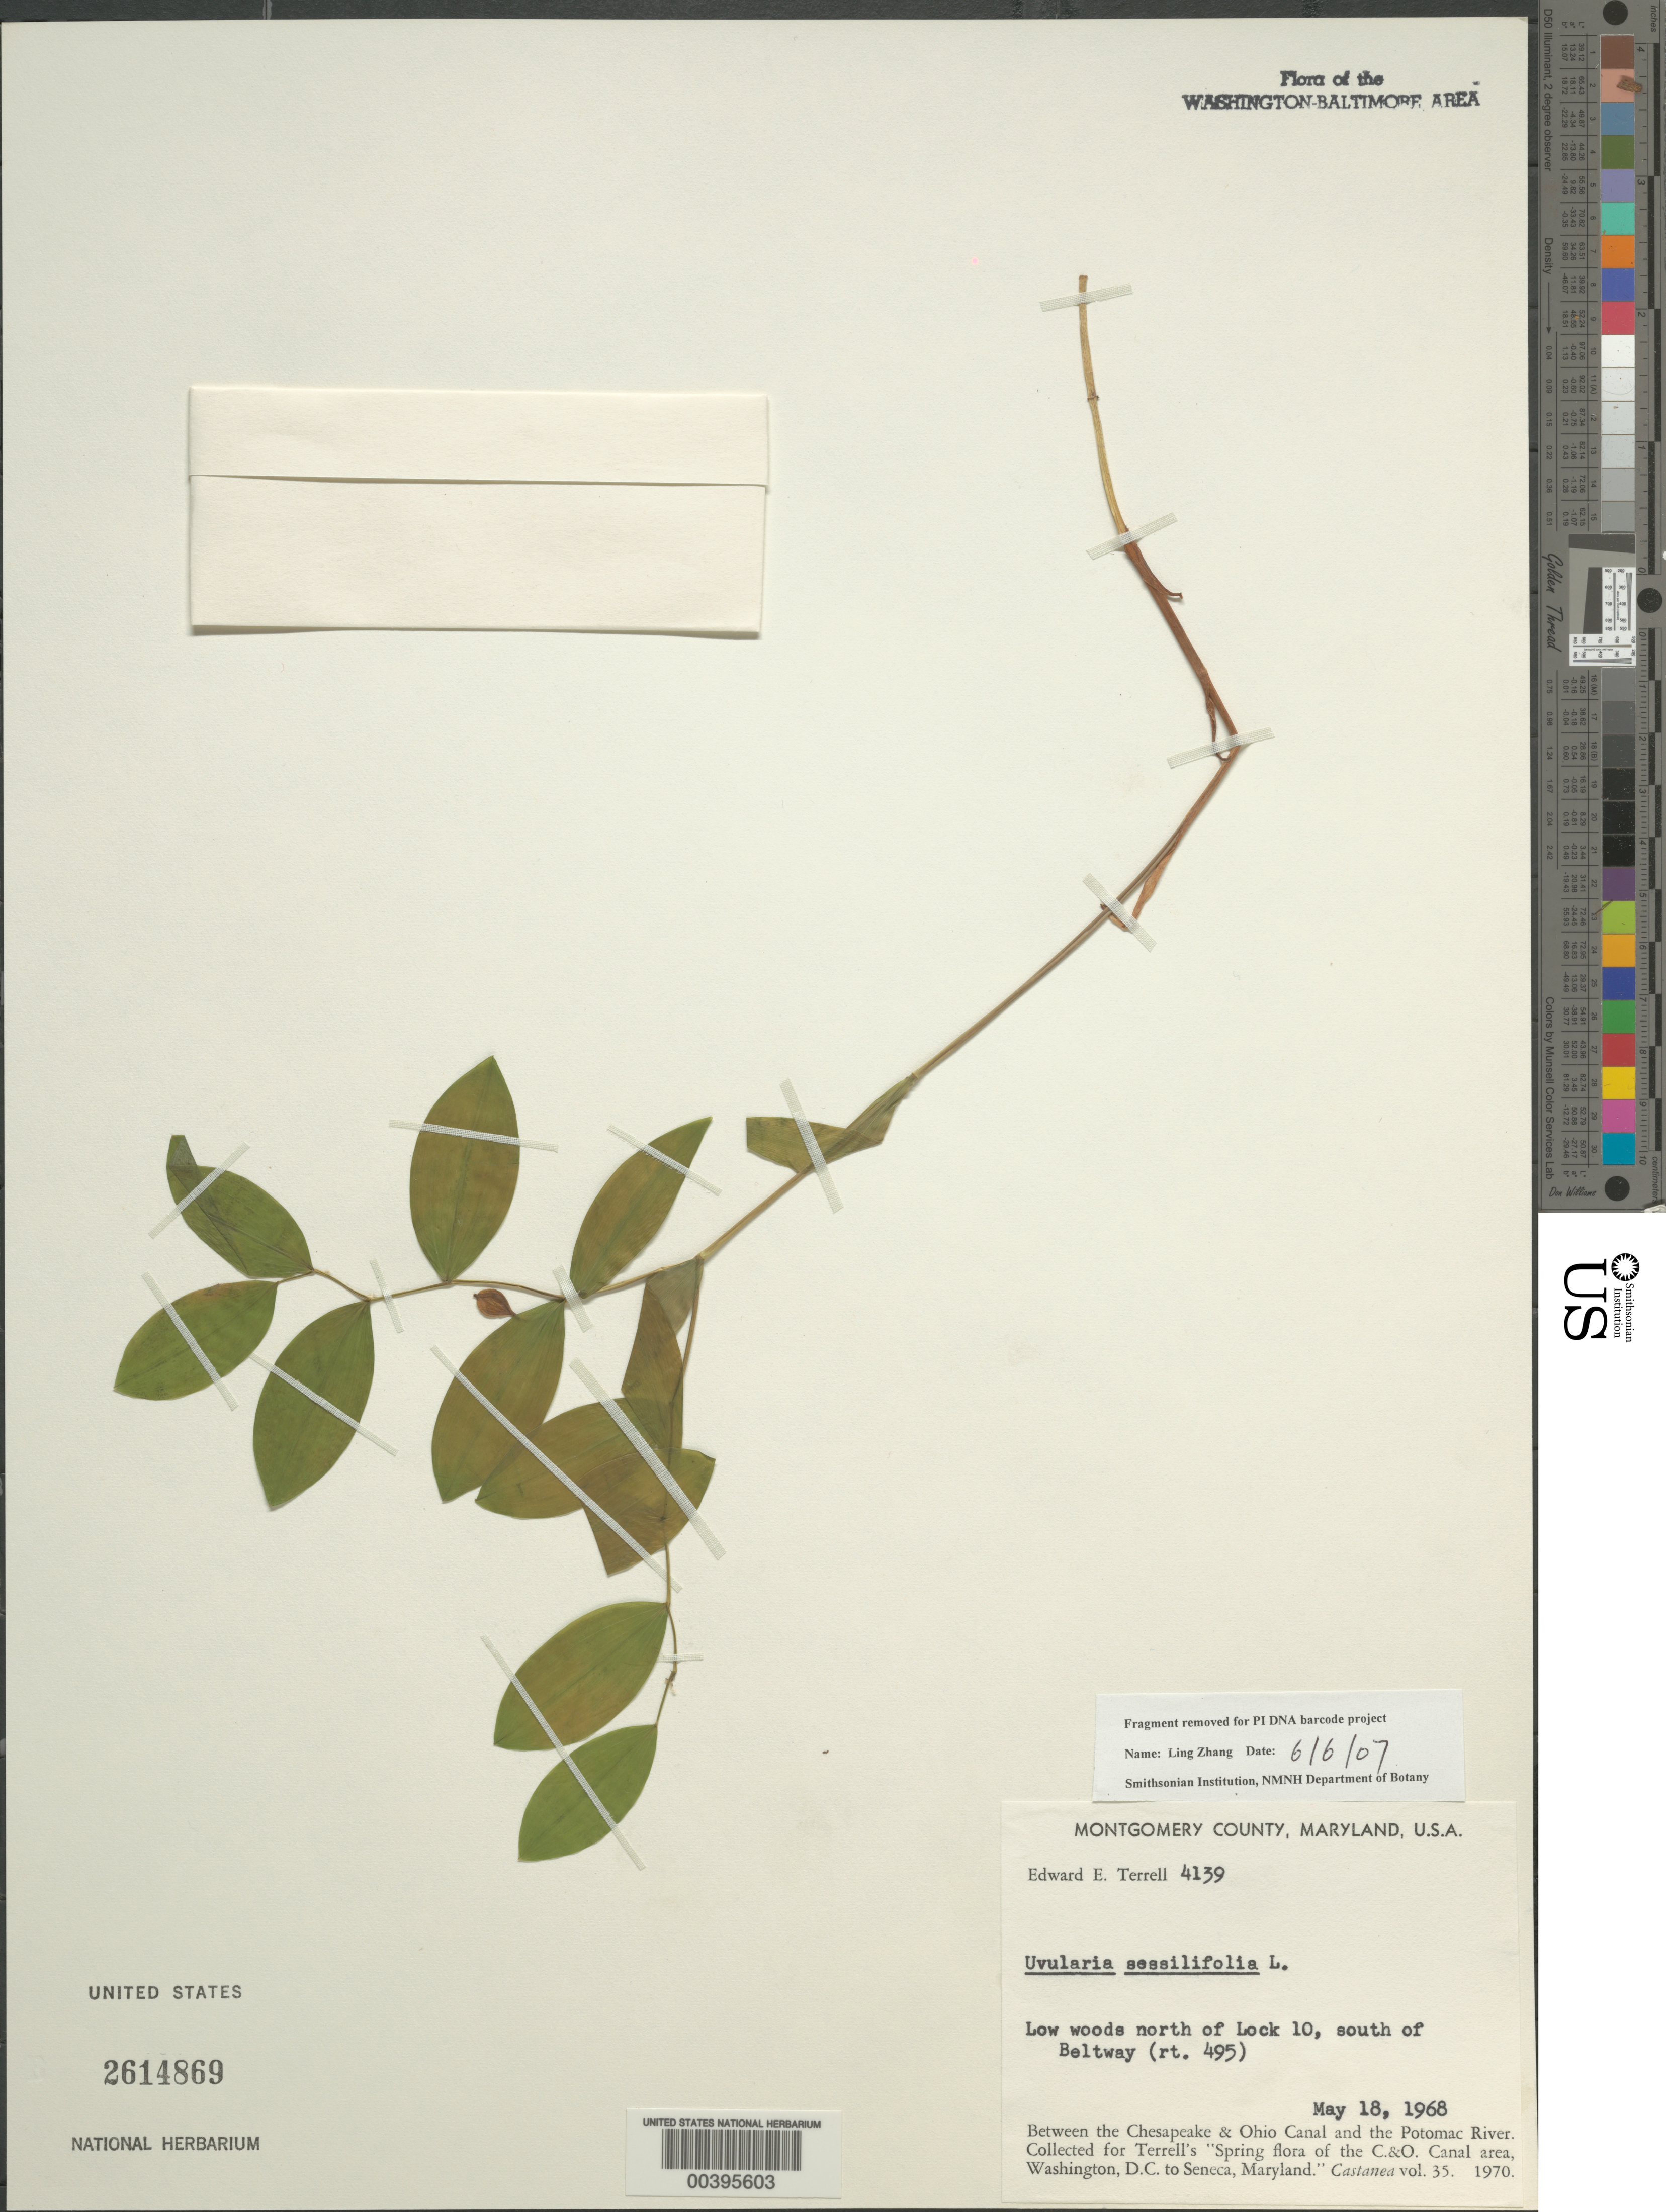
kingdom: Plantae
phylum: Tracheophyta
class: Liliopsida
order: Liliales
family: Colchicaceae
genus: Uvularia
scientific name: Uvularia sessilifolia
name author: L.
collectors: E. E. Terrell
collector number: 4139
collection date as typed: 18 May 1968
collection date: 1968-05-18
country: United States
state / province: Maryland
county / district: Montgomery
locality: North of Lock 10, south of Beltway C. & O. Canal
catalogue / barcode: US 2614869